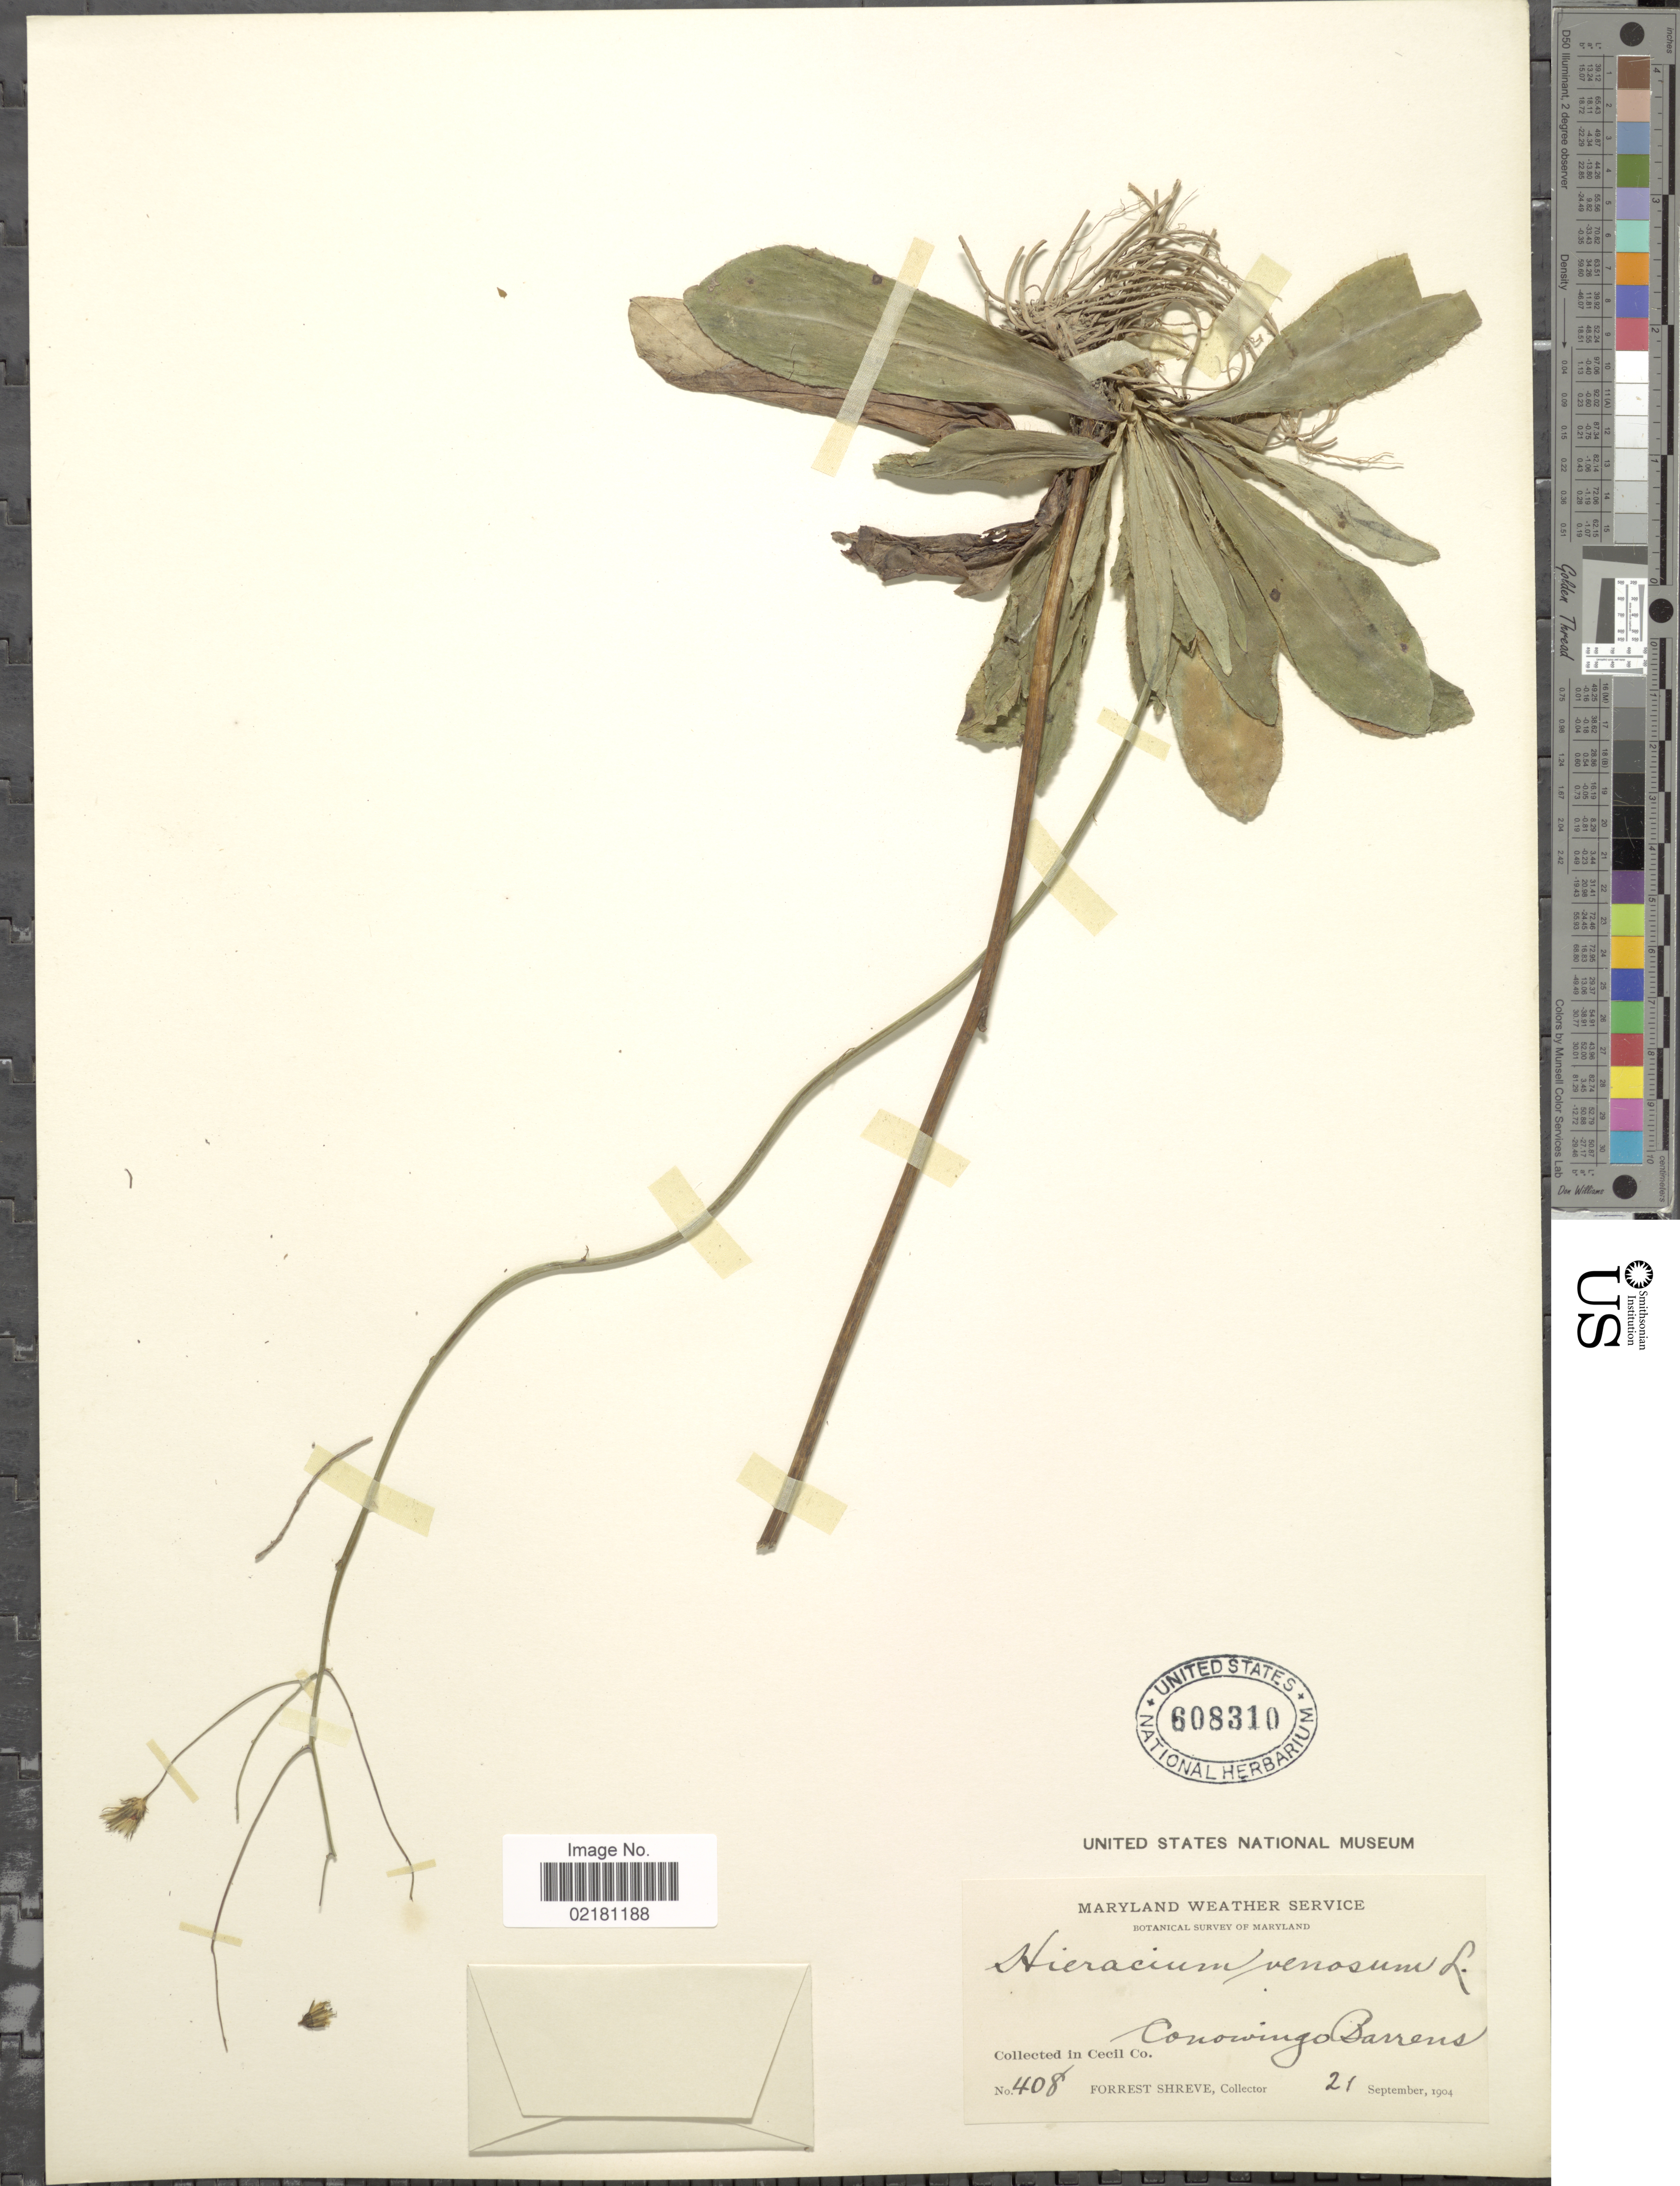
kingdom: Plantae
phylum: Tracheophyta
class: Magnoliopsida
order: Asterales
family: Asteraceae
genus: Hieracium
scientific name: Hieracium venosum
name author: L.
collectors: F. Shreve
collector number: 408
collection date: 1904-09-21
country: United States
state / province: Maryland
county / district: Cecil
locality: Maryland Weather Service. Collected in Cecil Co. Conowingo Barrens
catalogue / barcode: US 608310